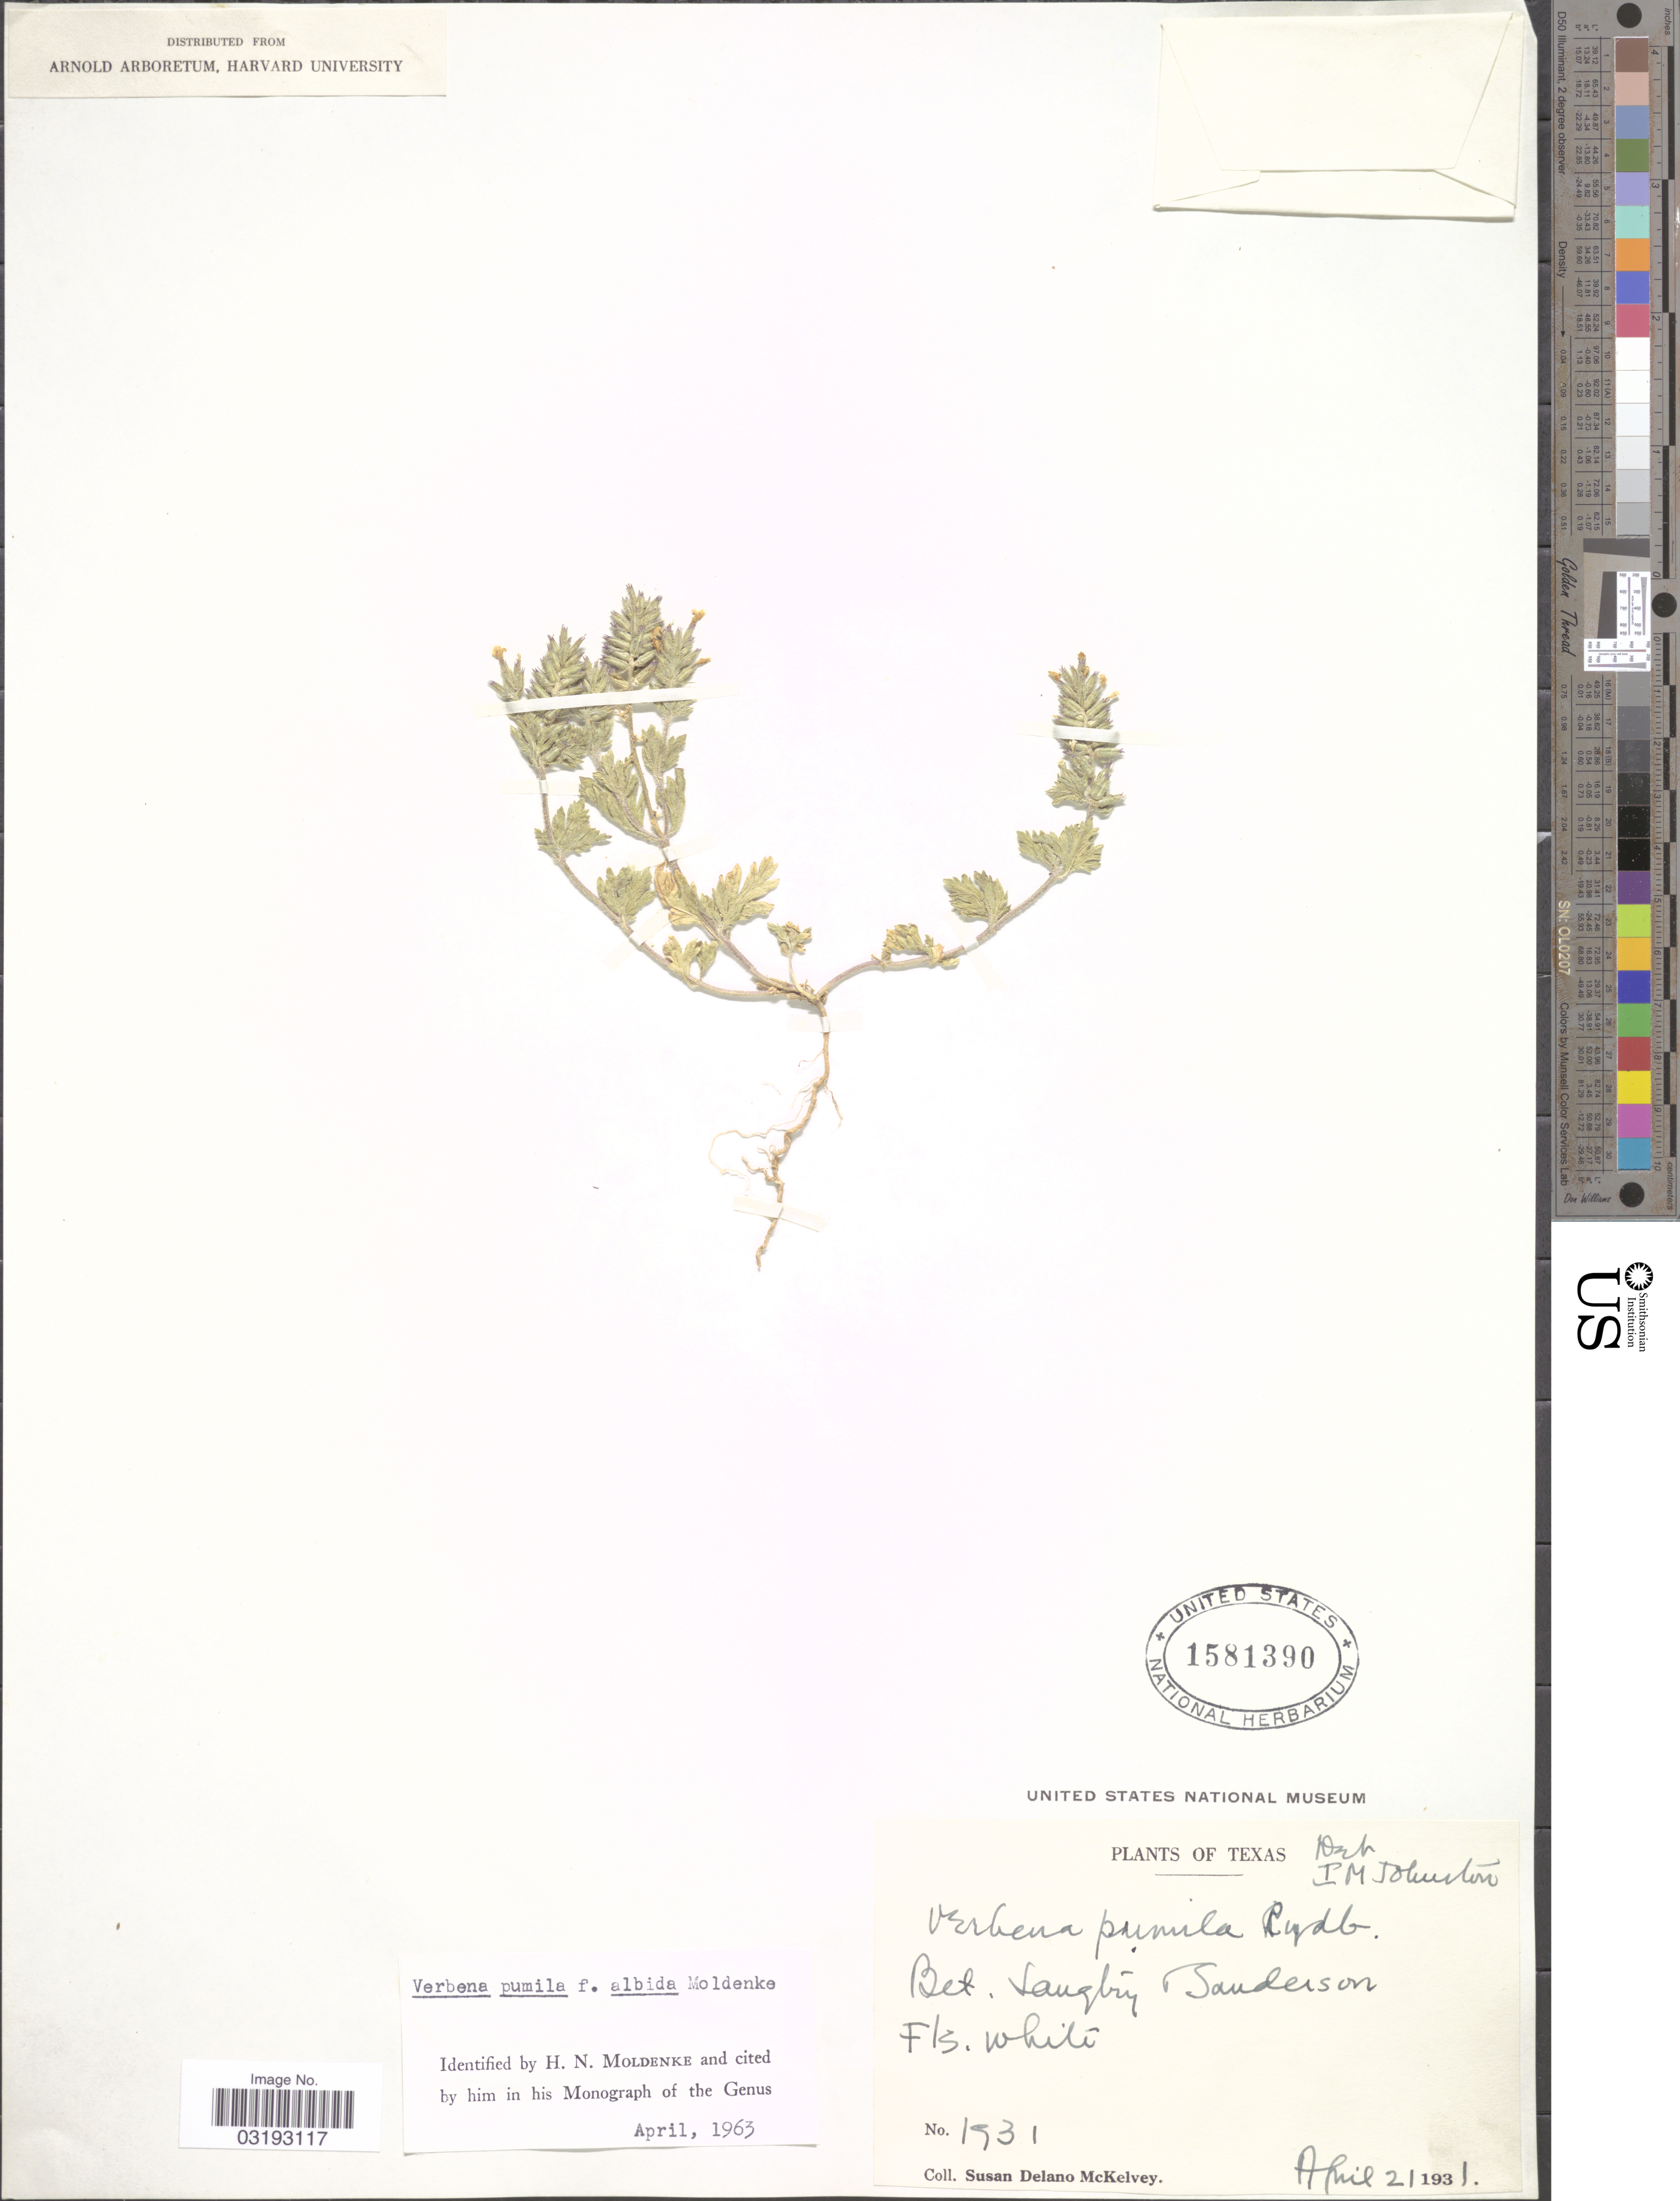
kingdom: Plantae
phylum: Tracheophyta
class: Magnoliopsida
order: Lamiales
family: Verbenaceae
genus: Verbena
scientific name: Verbena pumila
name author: Rydb.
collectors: S. A. McKelvey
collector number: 1931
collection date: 1931-04-21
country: United States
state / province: Texas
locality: Bet. Langtry & Sanderson.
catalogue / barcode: US 1581390